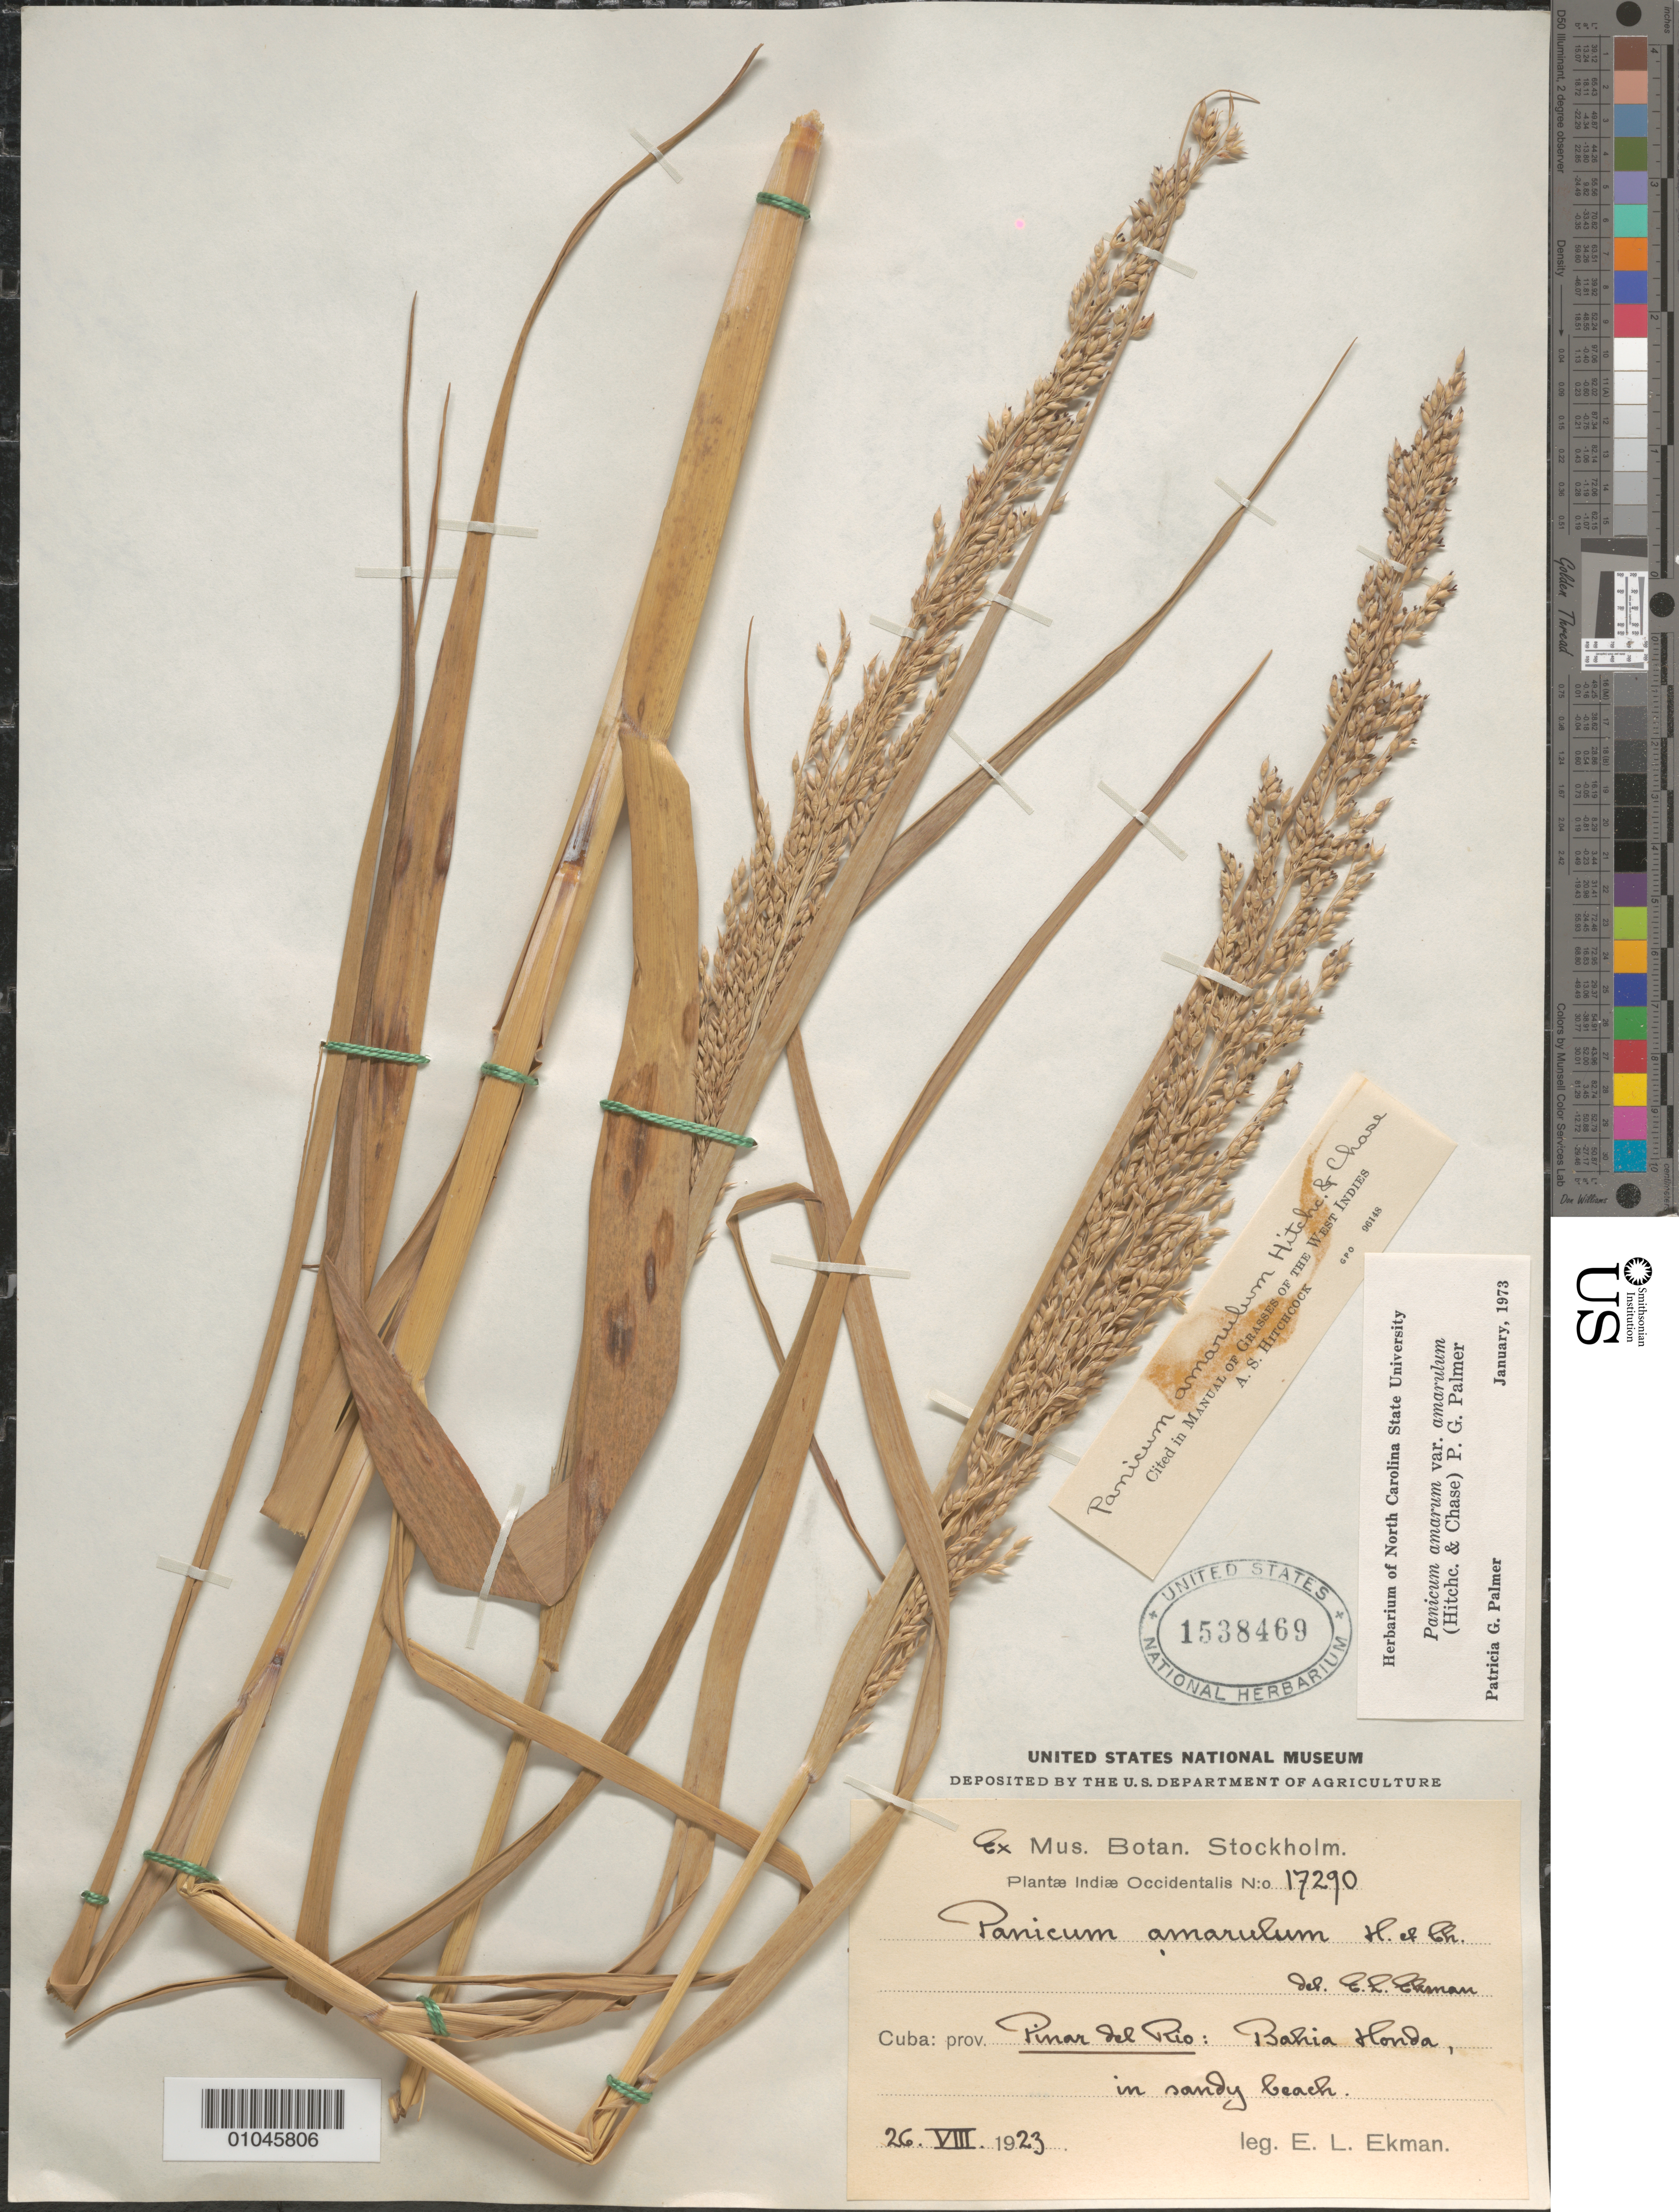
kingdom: Plantae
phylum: Tracheophyta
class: Liliopsida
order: Poales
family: Poaceae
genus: Panicum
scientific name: Panicum amarulum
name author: Hitchc. & Chase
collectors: E. L. Ekman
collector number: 17290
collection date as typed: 26 Aug 1923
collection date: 1923-08-26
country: Cuba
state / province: Pinar del Rio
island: Cuba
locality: Pinar del Rio: Bahia Honda, in sandy beach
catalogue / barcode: US 1538469